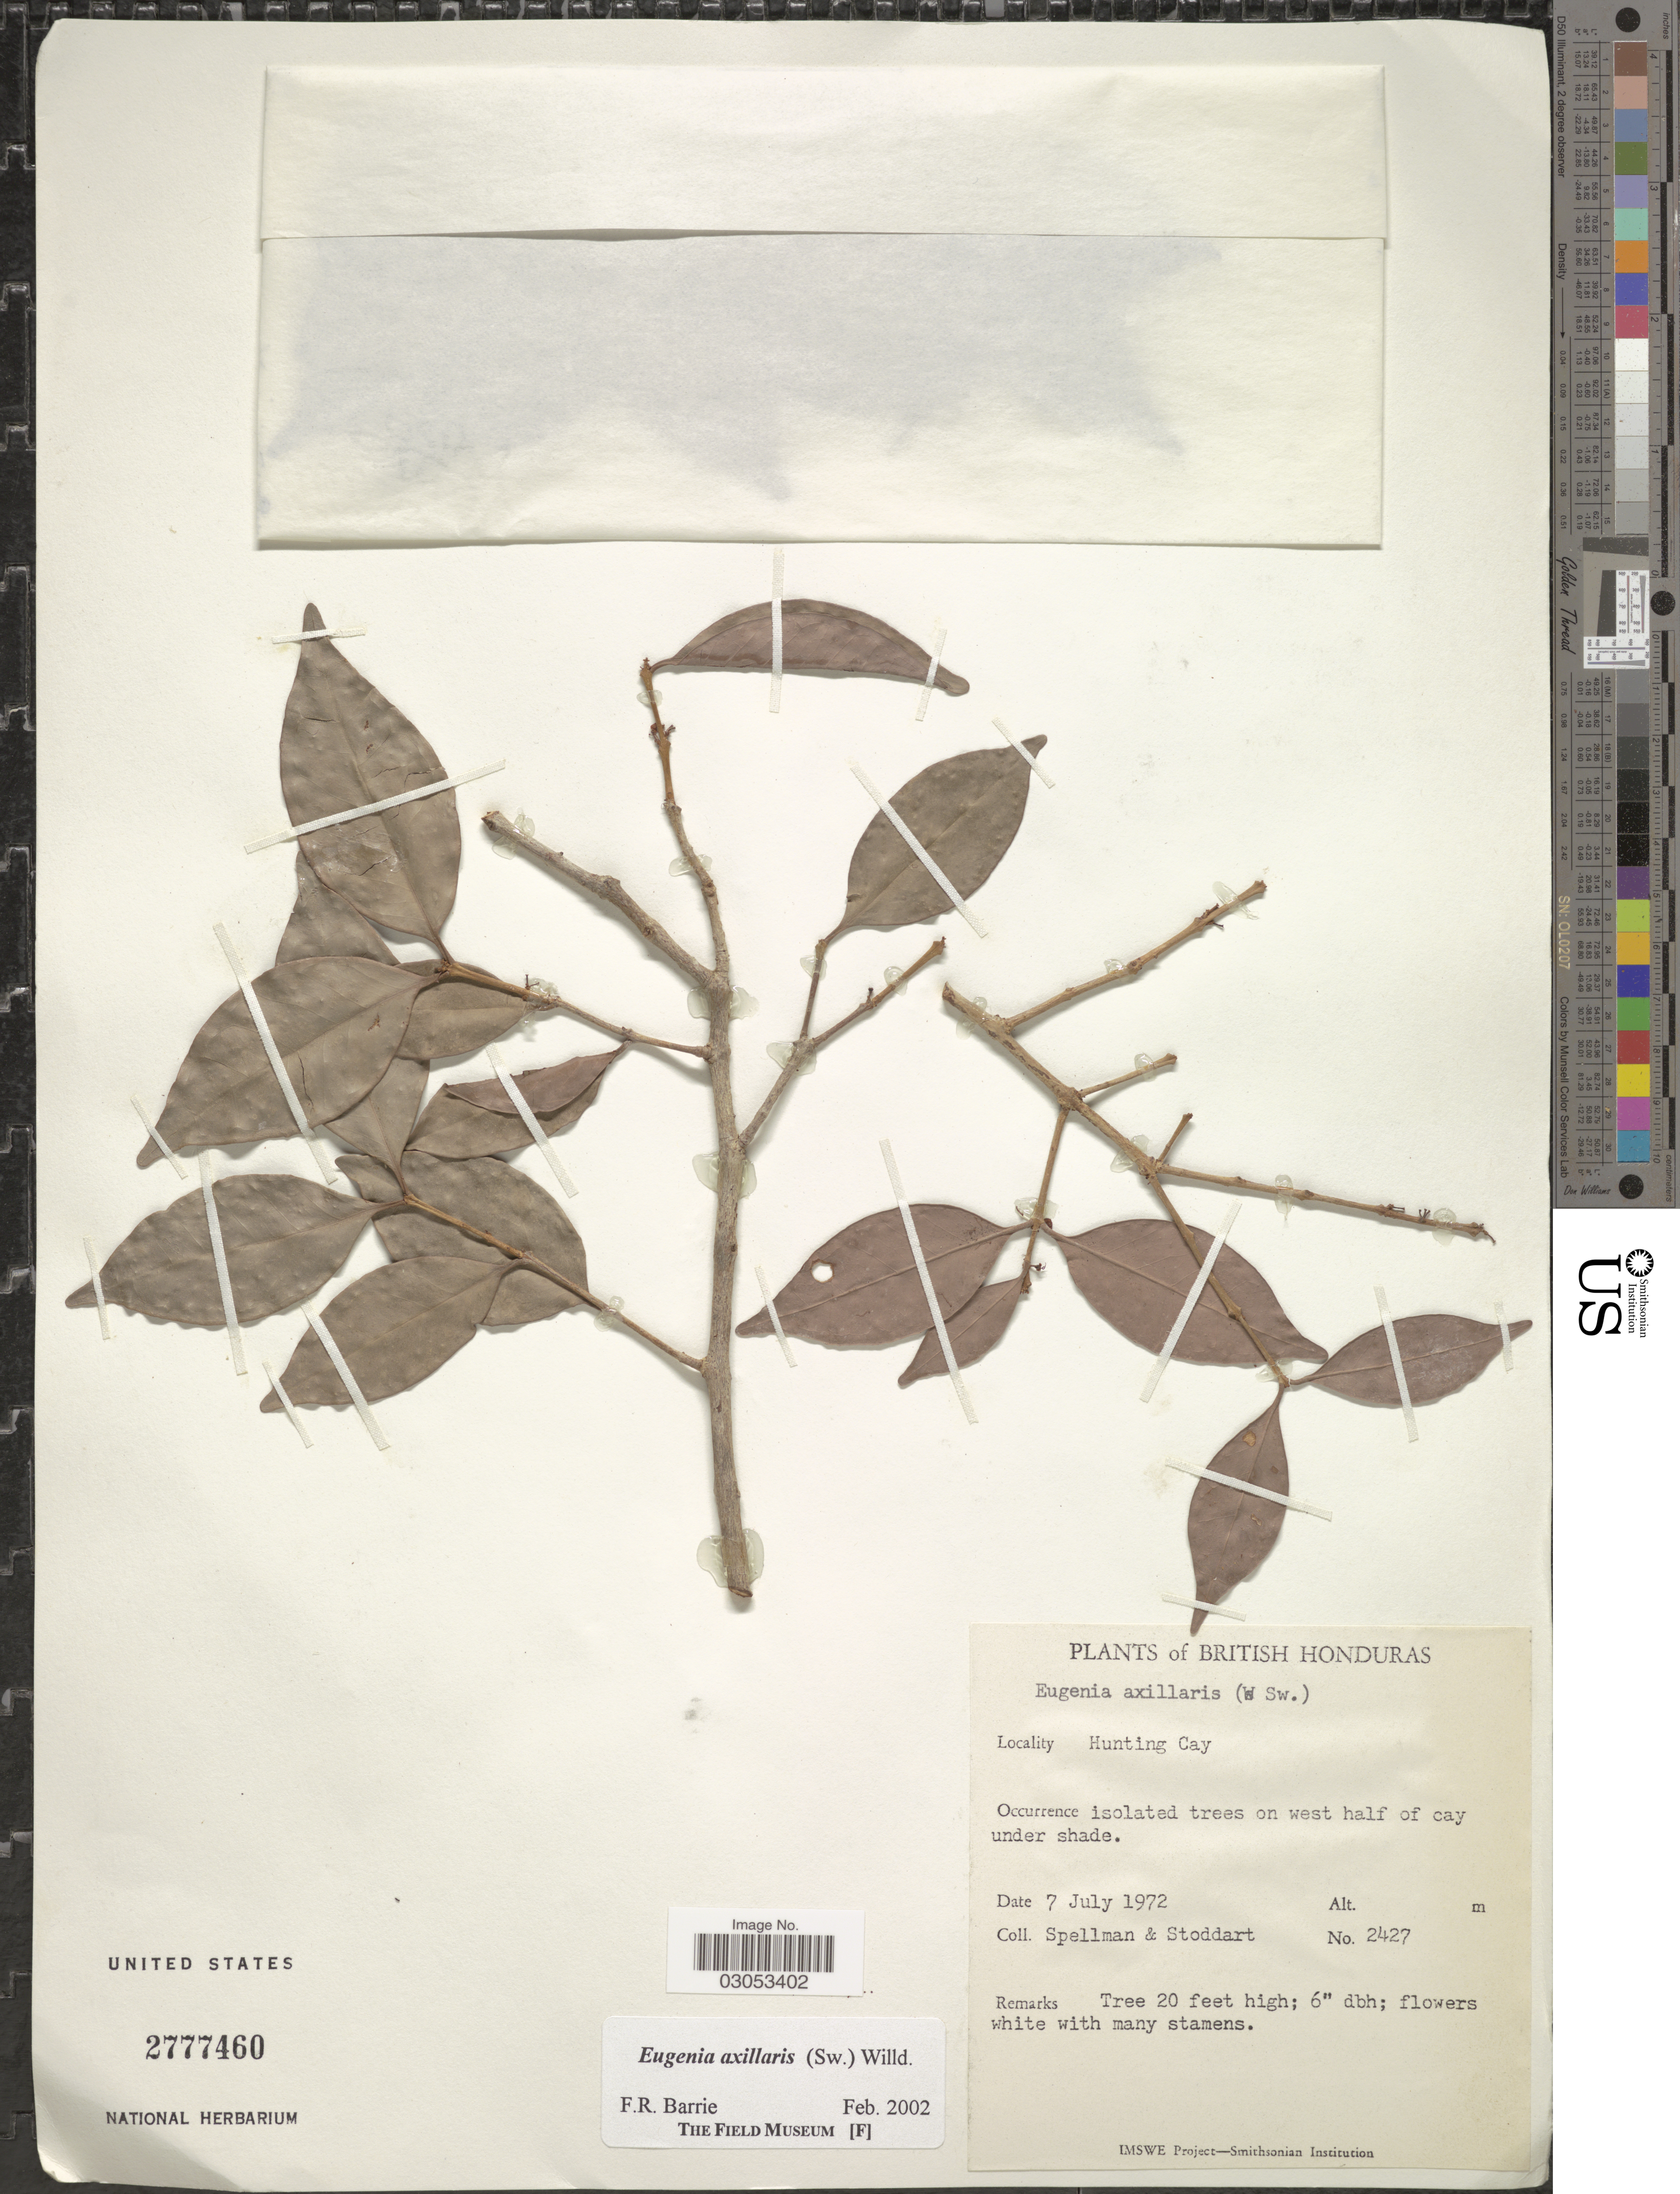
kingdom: Plantae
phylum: Tracheophyta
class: Magnoliopsida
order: Myrtales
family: Myrtaceae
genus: Eugenia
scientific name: Eugenia axillaris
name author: (Sw.) Willd.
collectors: Spellman, -- & -. Stoddart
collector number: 2427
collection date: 1972-07-07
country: Belize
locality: British Honduras. Hunting Cay.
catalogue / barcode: US 2777460